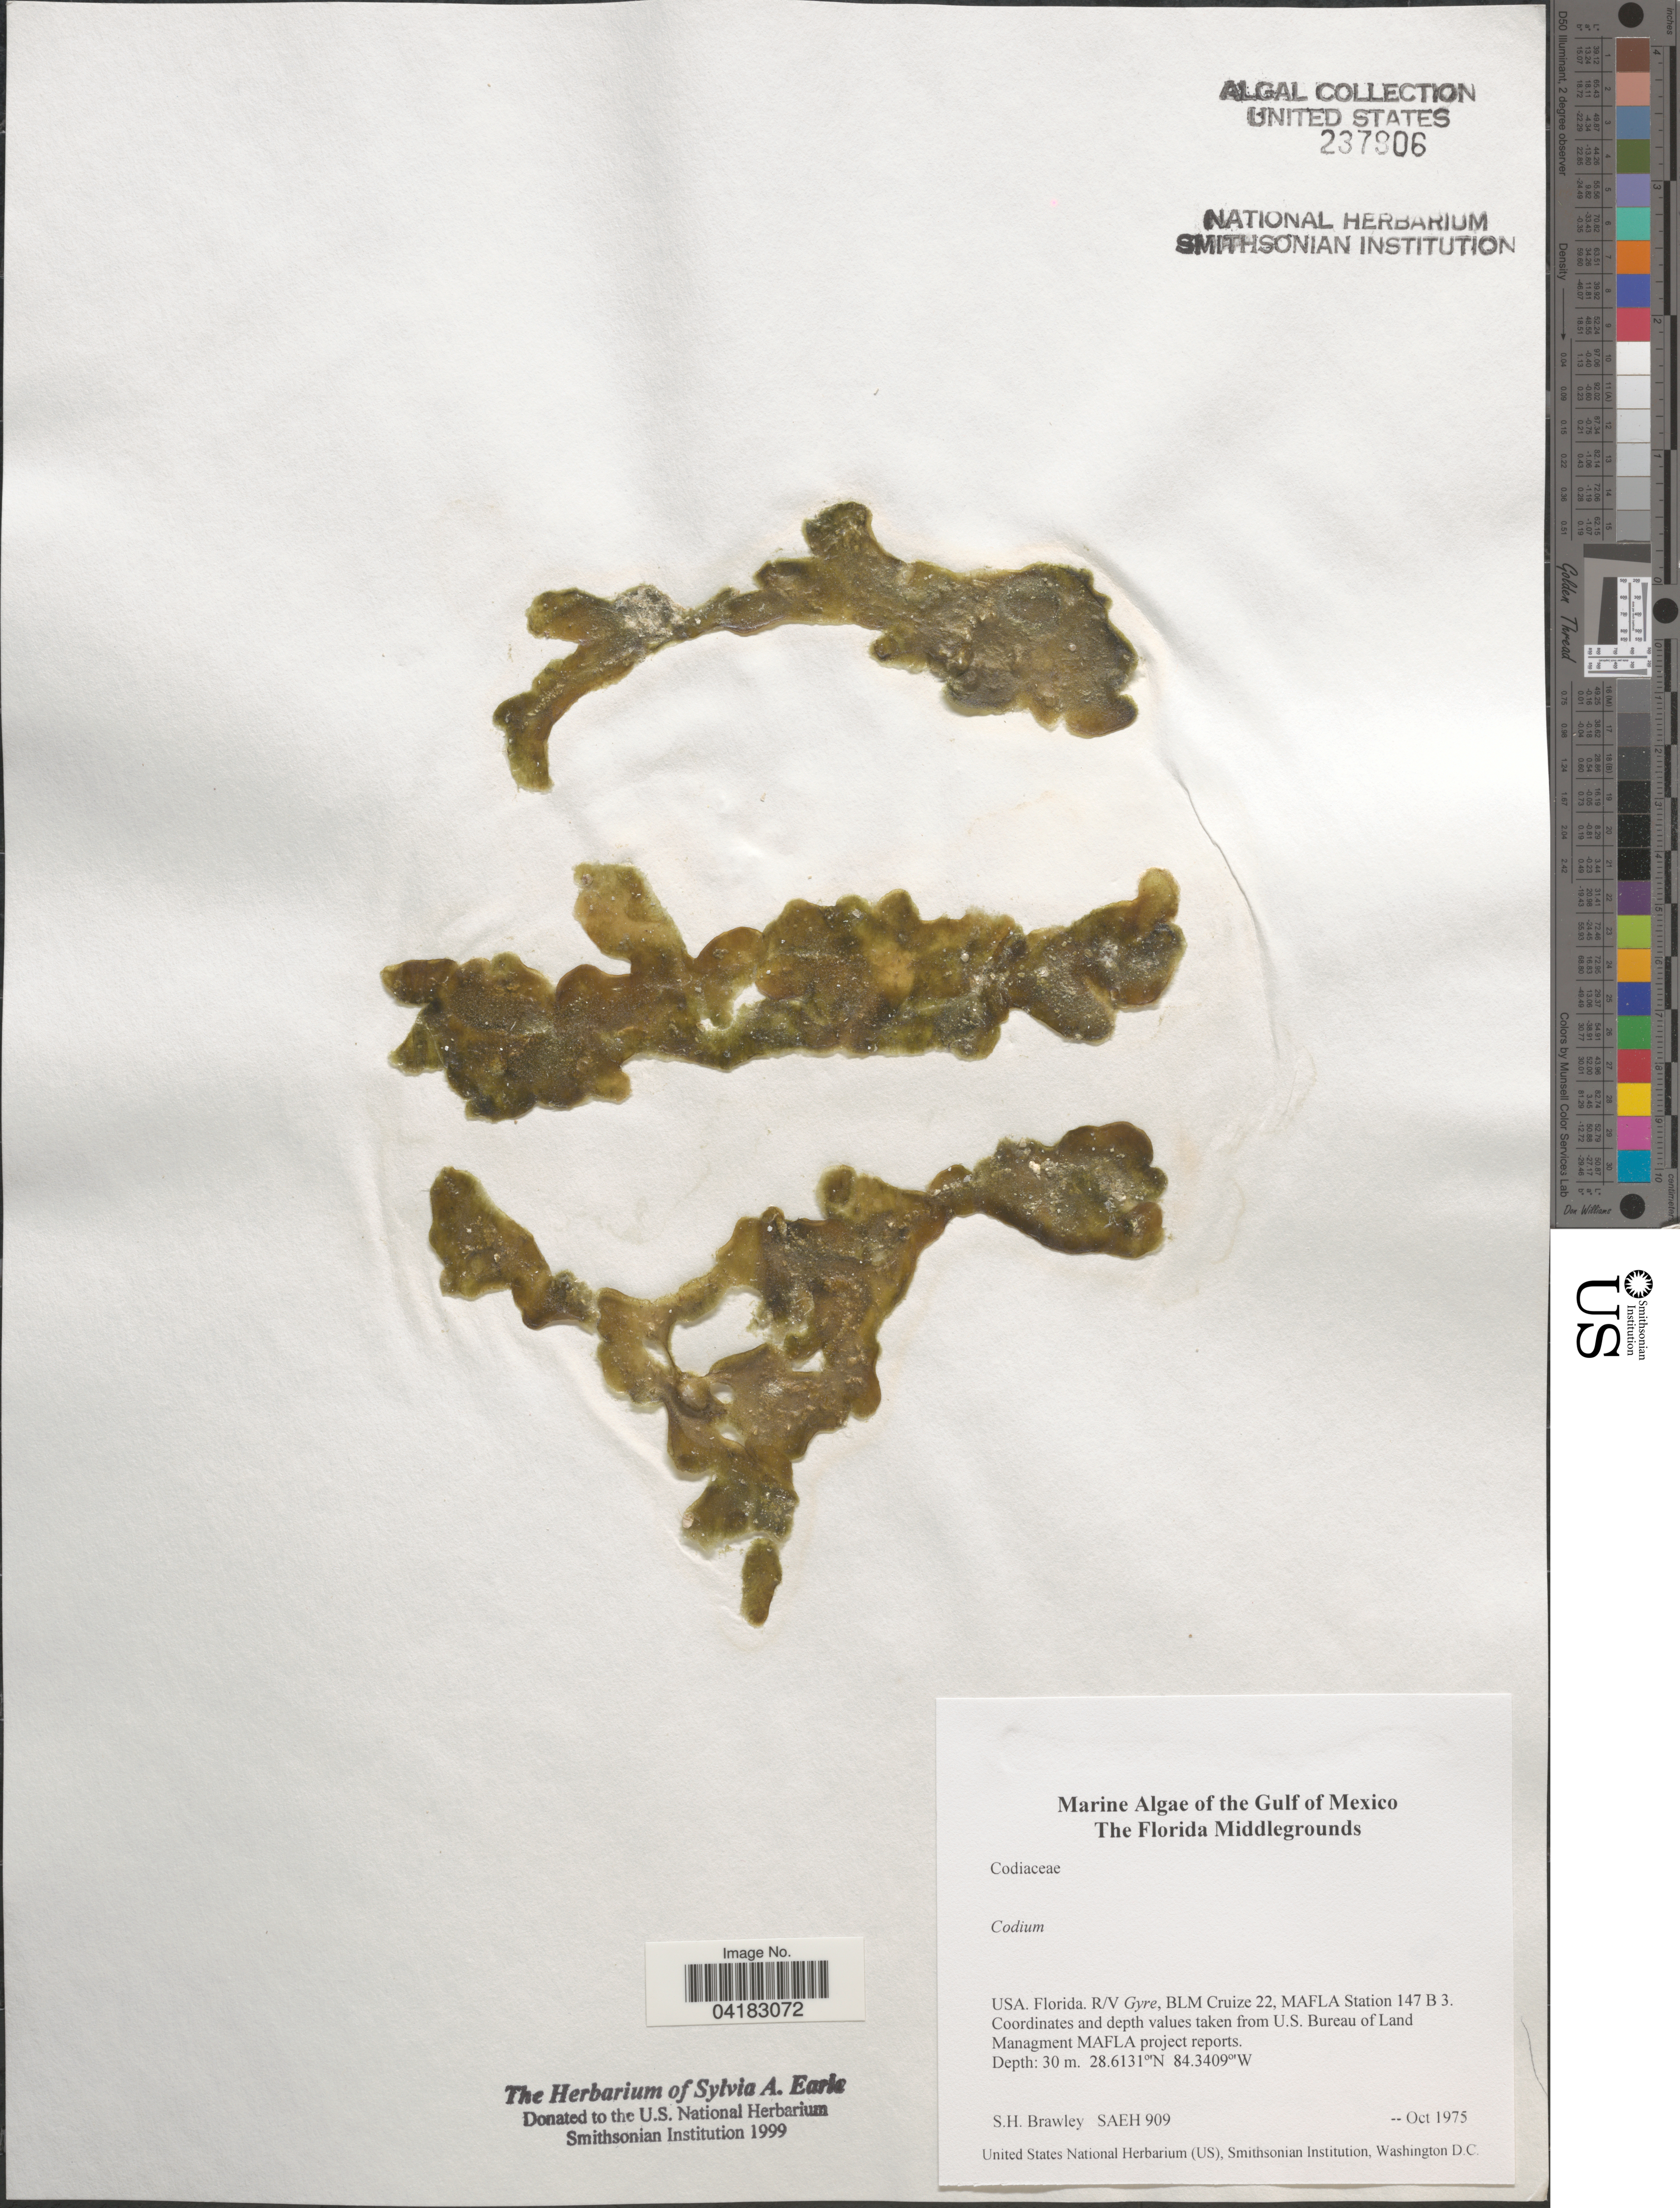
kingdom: Plantae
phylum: Chlorophyta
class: Ulvophyceae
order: Bryopsidales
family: Codiaceae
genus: Codium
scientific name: Codium sp.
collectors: S. Brawley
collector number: SAEH909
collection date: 1975-10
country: United States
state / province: Florida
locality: Gulf of Mexico. The Florida Middlegrounds. R/V Gyre, BLM Cruize 22, MAFLA Station 147 B 3.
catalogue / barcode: US 237906